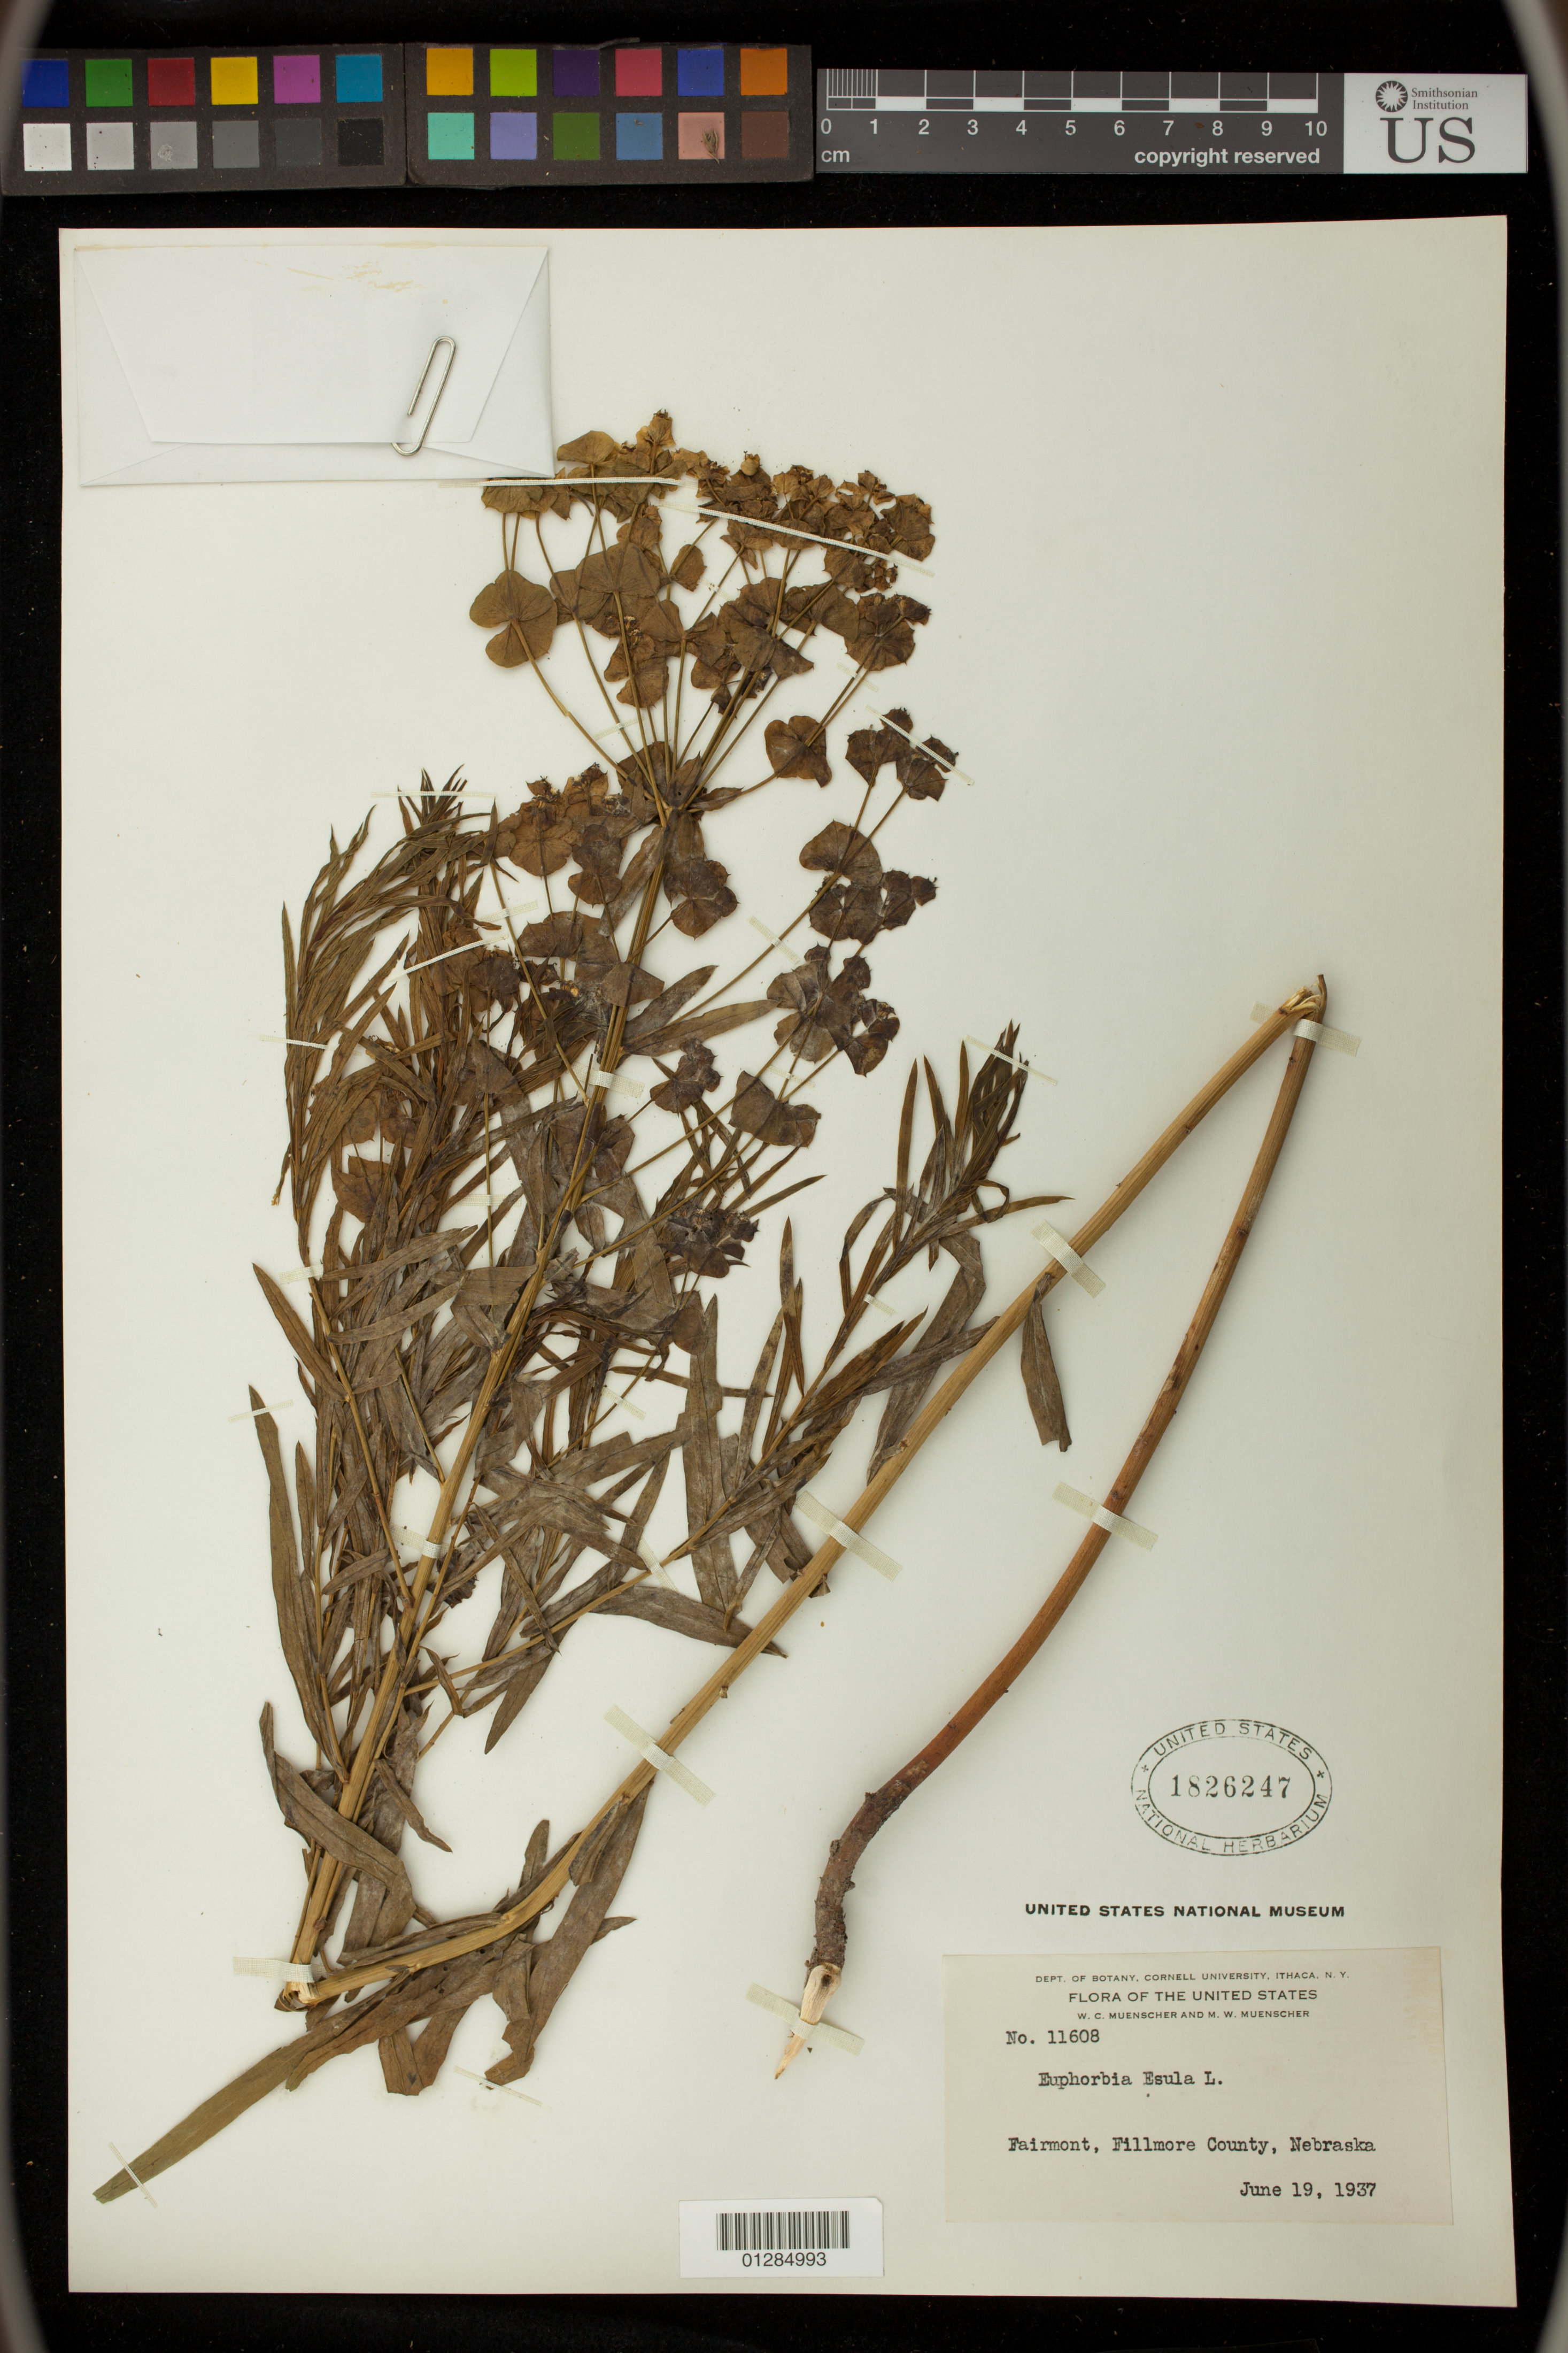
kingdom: Plantae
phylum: Tracheophyta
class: Magnoliopsida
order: Malpighiales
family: Euphorbiaceae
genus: Euphorbia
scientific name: Euphorbia esula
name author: L.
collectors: W. Muenscher & M. Muenscher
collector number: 11608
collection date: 1937-06-19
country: United States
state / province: Nebraska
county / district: Fillmore County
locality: Fairmont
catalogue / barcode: US 1826247